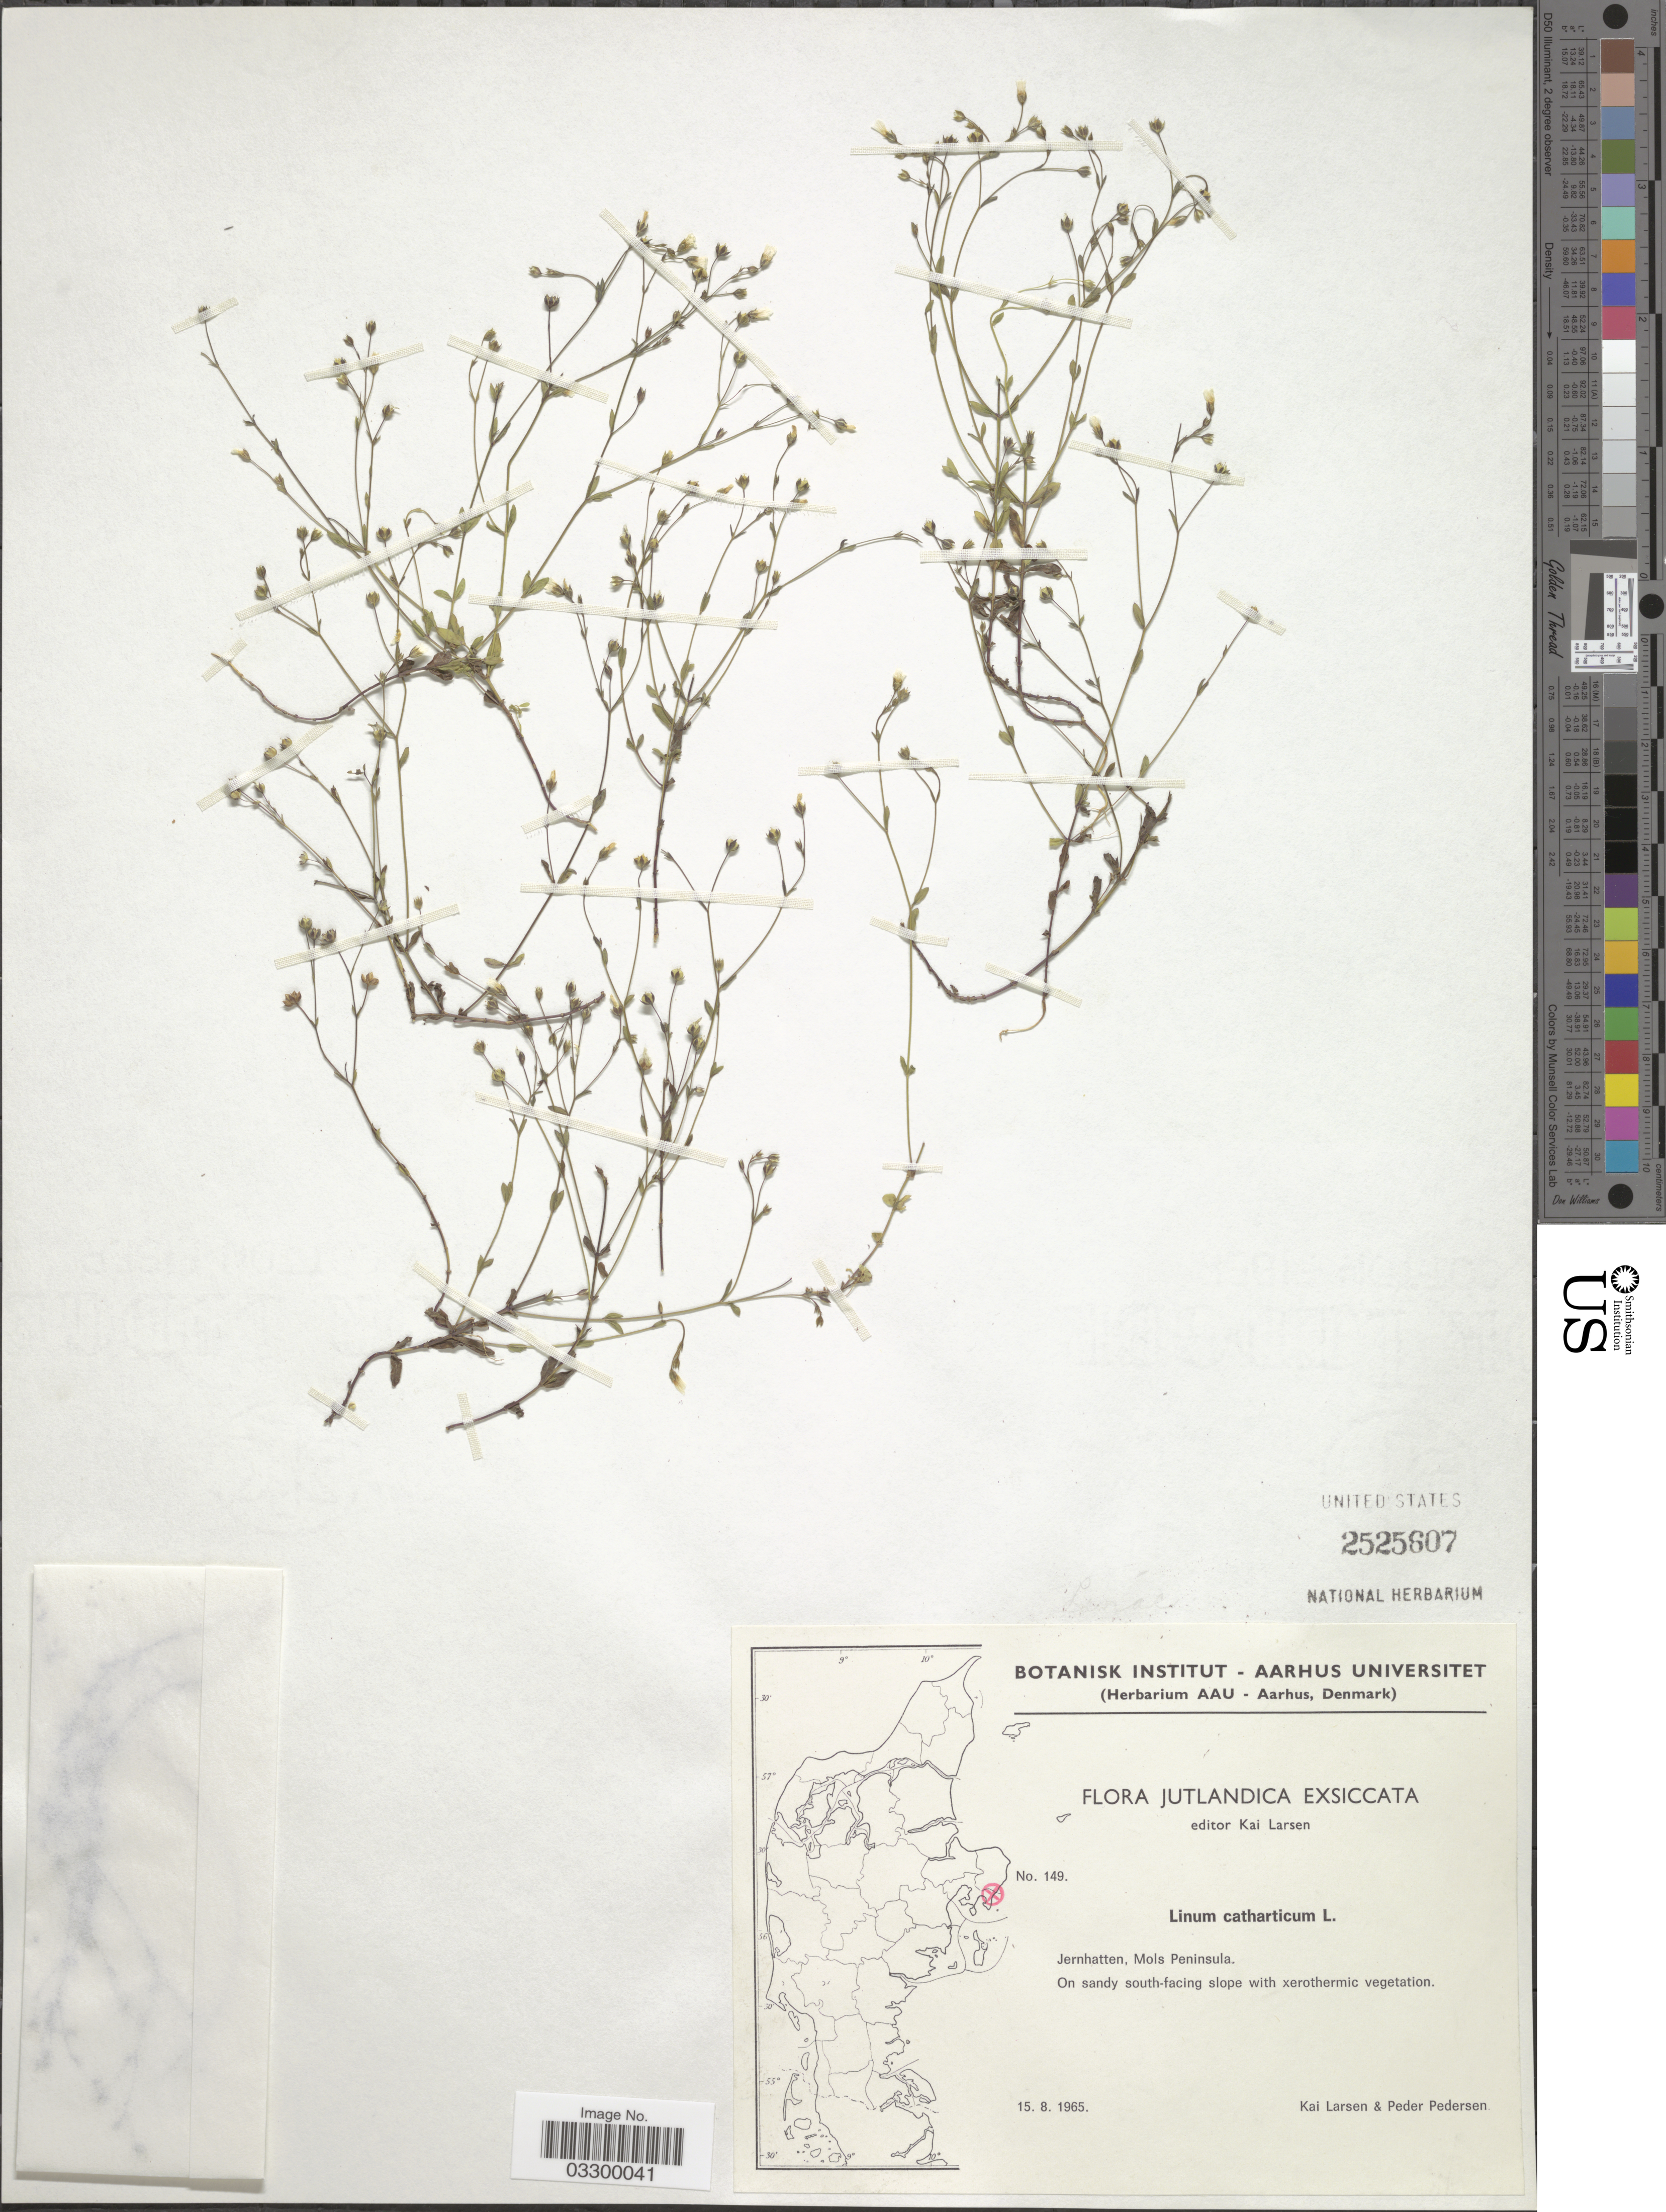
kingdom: Plantae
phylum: Tracheophyta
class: Magnoliopsida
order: Malpighiales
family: Linaceae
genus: Linum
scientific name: Linum catharticum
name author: L.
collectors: K. Larsen & P. Pedersen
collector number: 149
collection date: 1965-08-15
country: Denmark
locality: Jutlandica. Jernhatten, Mols Peninsula.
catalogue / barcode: US 2525607